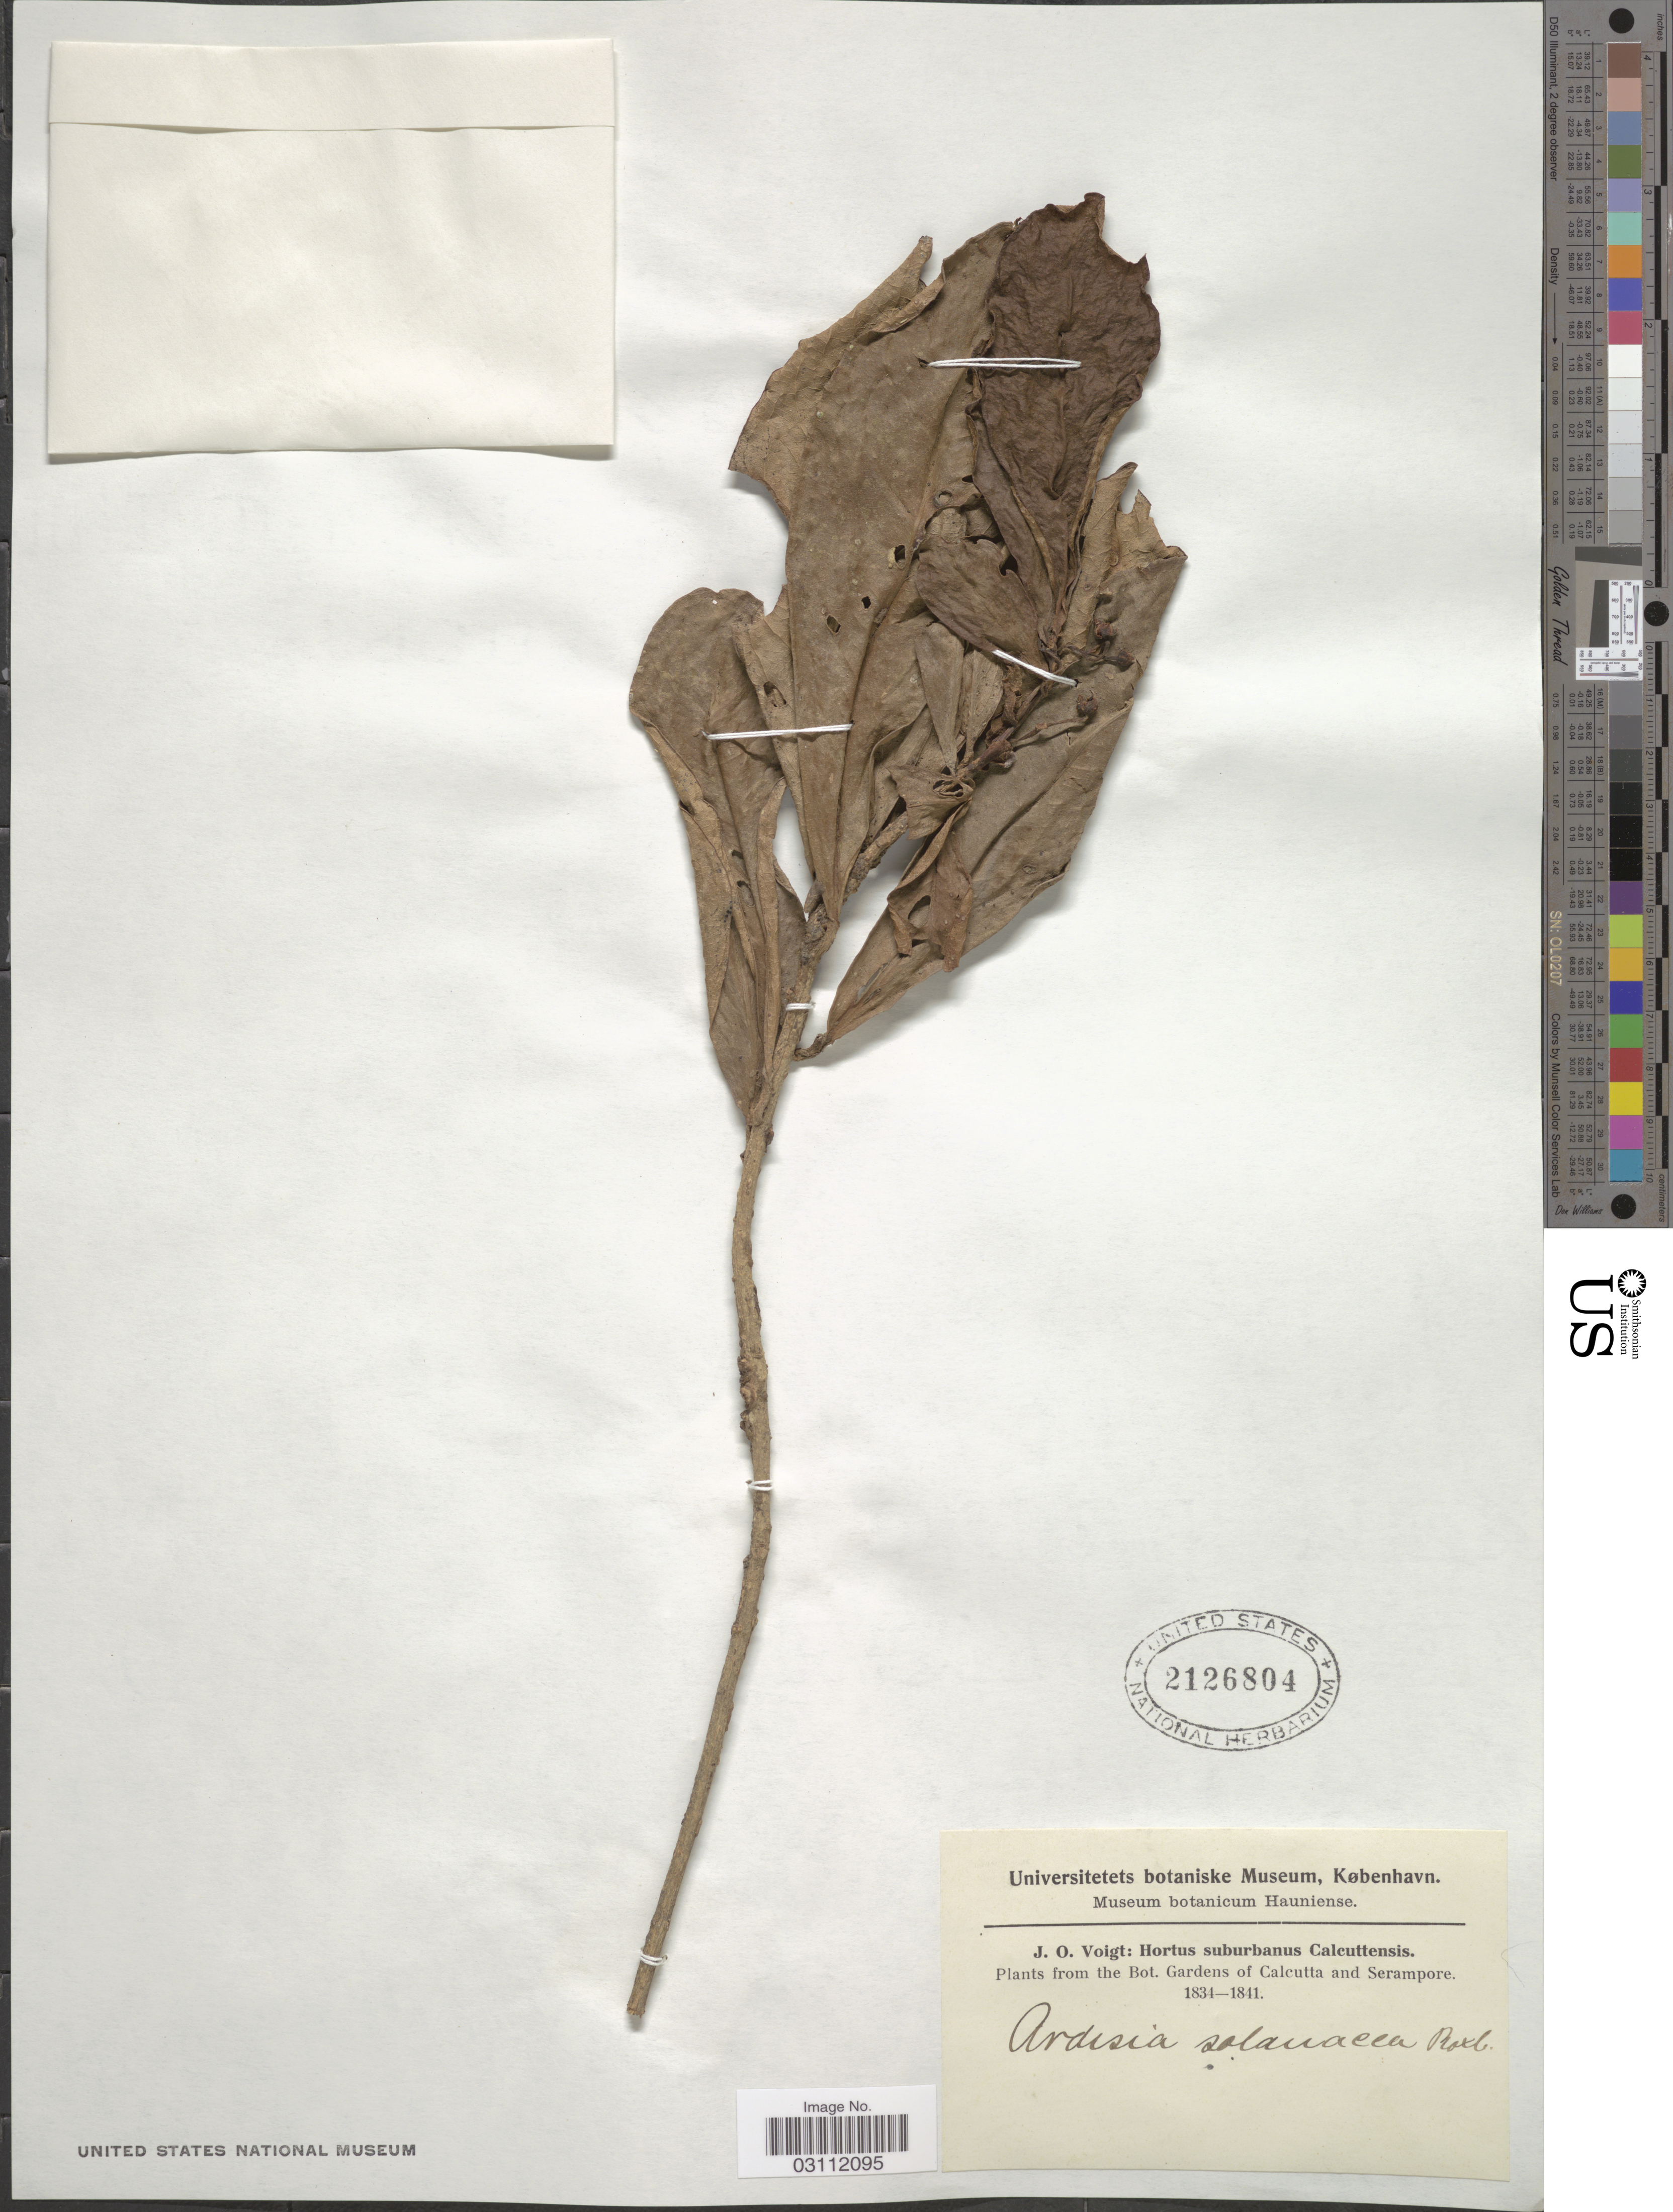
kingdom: Plantae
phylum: Tracheophyta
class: Magnoliopsida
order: Ericales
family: Primulaceae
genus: Ardisia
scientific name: Ardisia solanacea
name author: Roxb.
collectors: J. O. Voigt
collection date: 1834/1841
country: India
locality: Bot. Gardens of Calcutta and Serampore.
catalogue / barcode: US 2126804